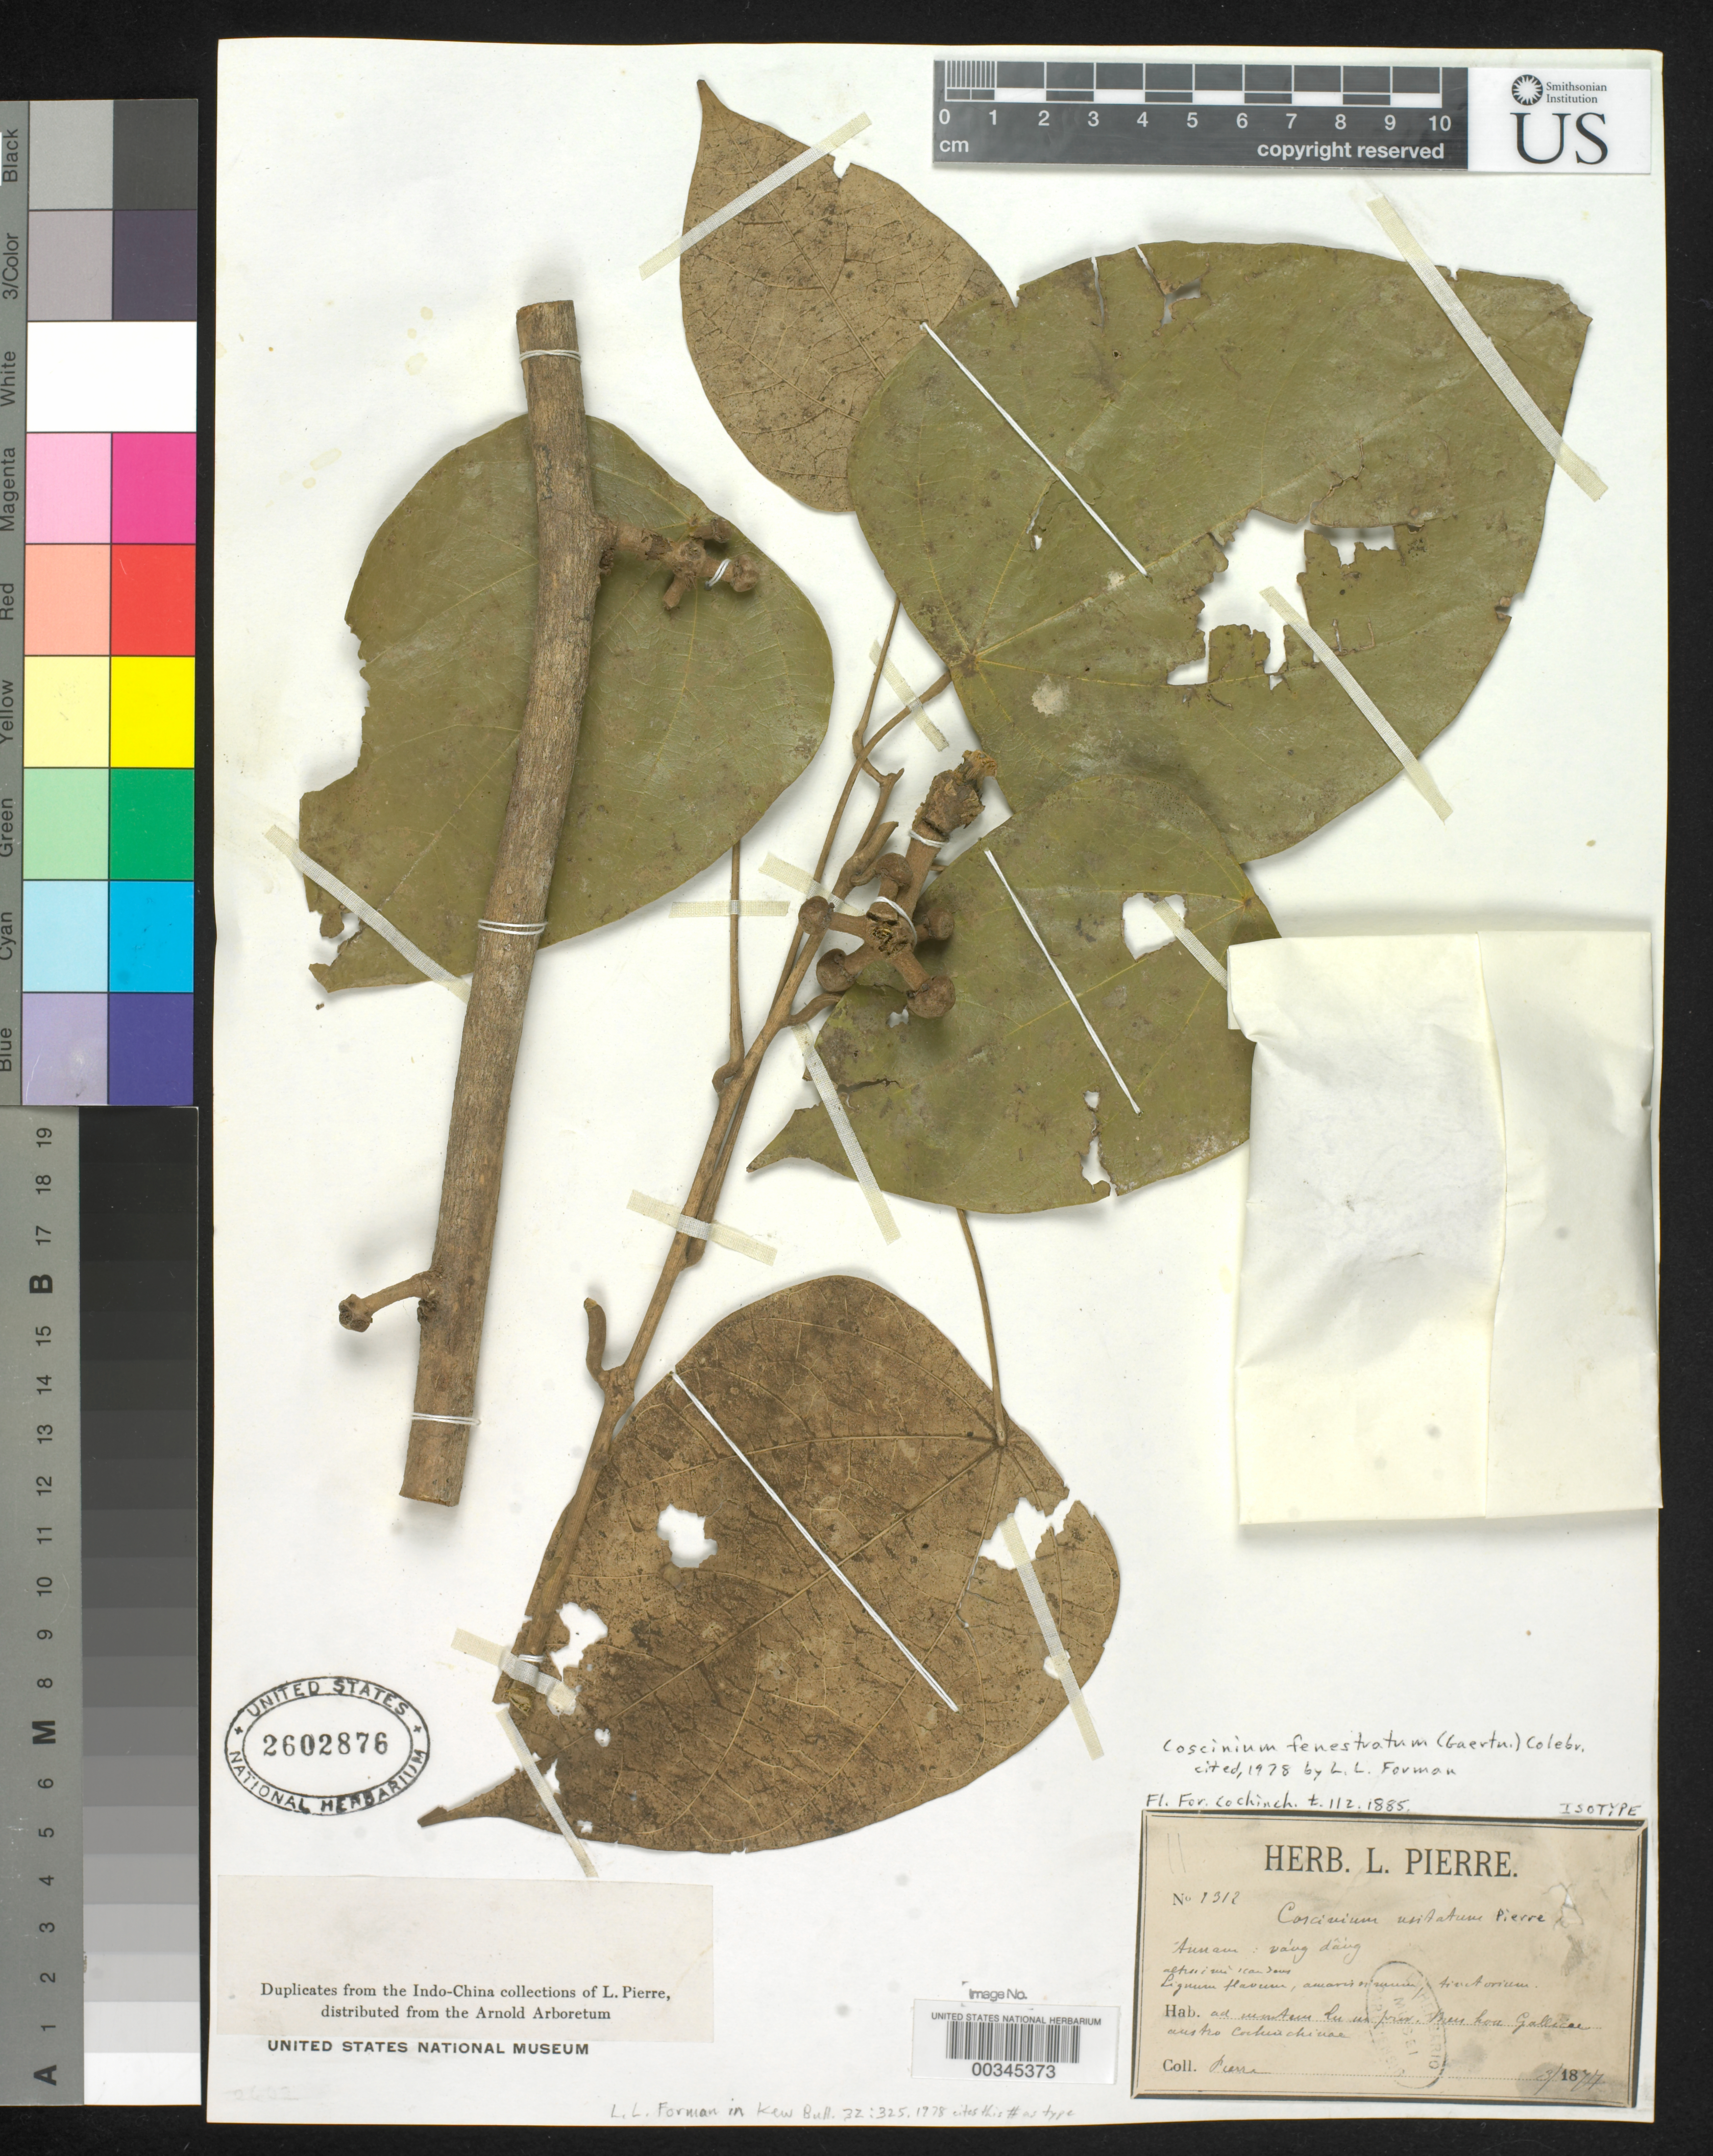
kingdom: Plantae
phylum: Tracheophyta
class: Magnoliopsida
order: Ranunculales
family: Menispermaceae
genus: Coscinium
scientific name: Coscinium usitatum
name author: Pierre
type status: Isotype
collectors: J. Pierre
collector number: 1312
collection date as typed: Mar 1877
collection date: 1877-03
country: Vietnam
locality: Check locality.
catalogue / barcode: US 2602876